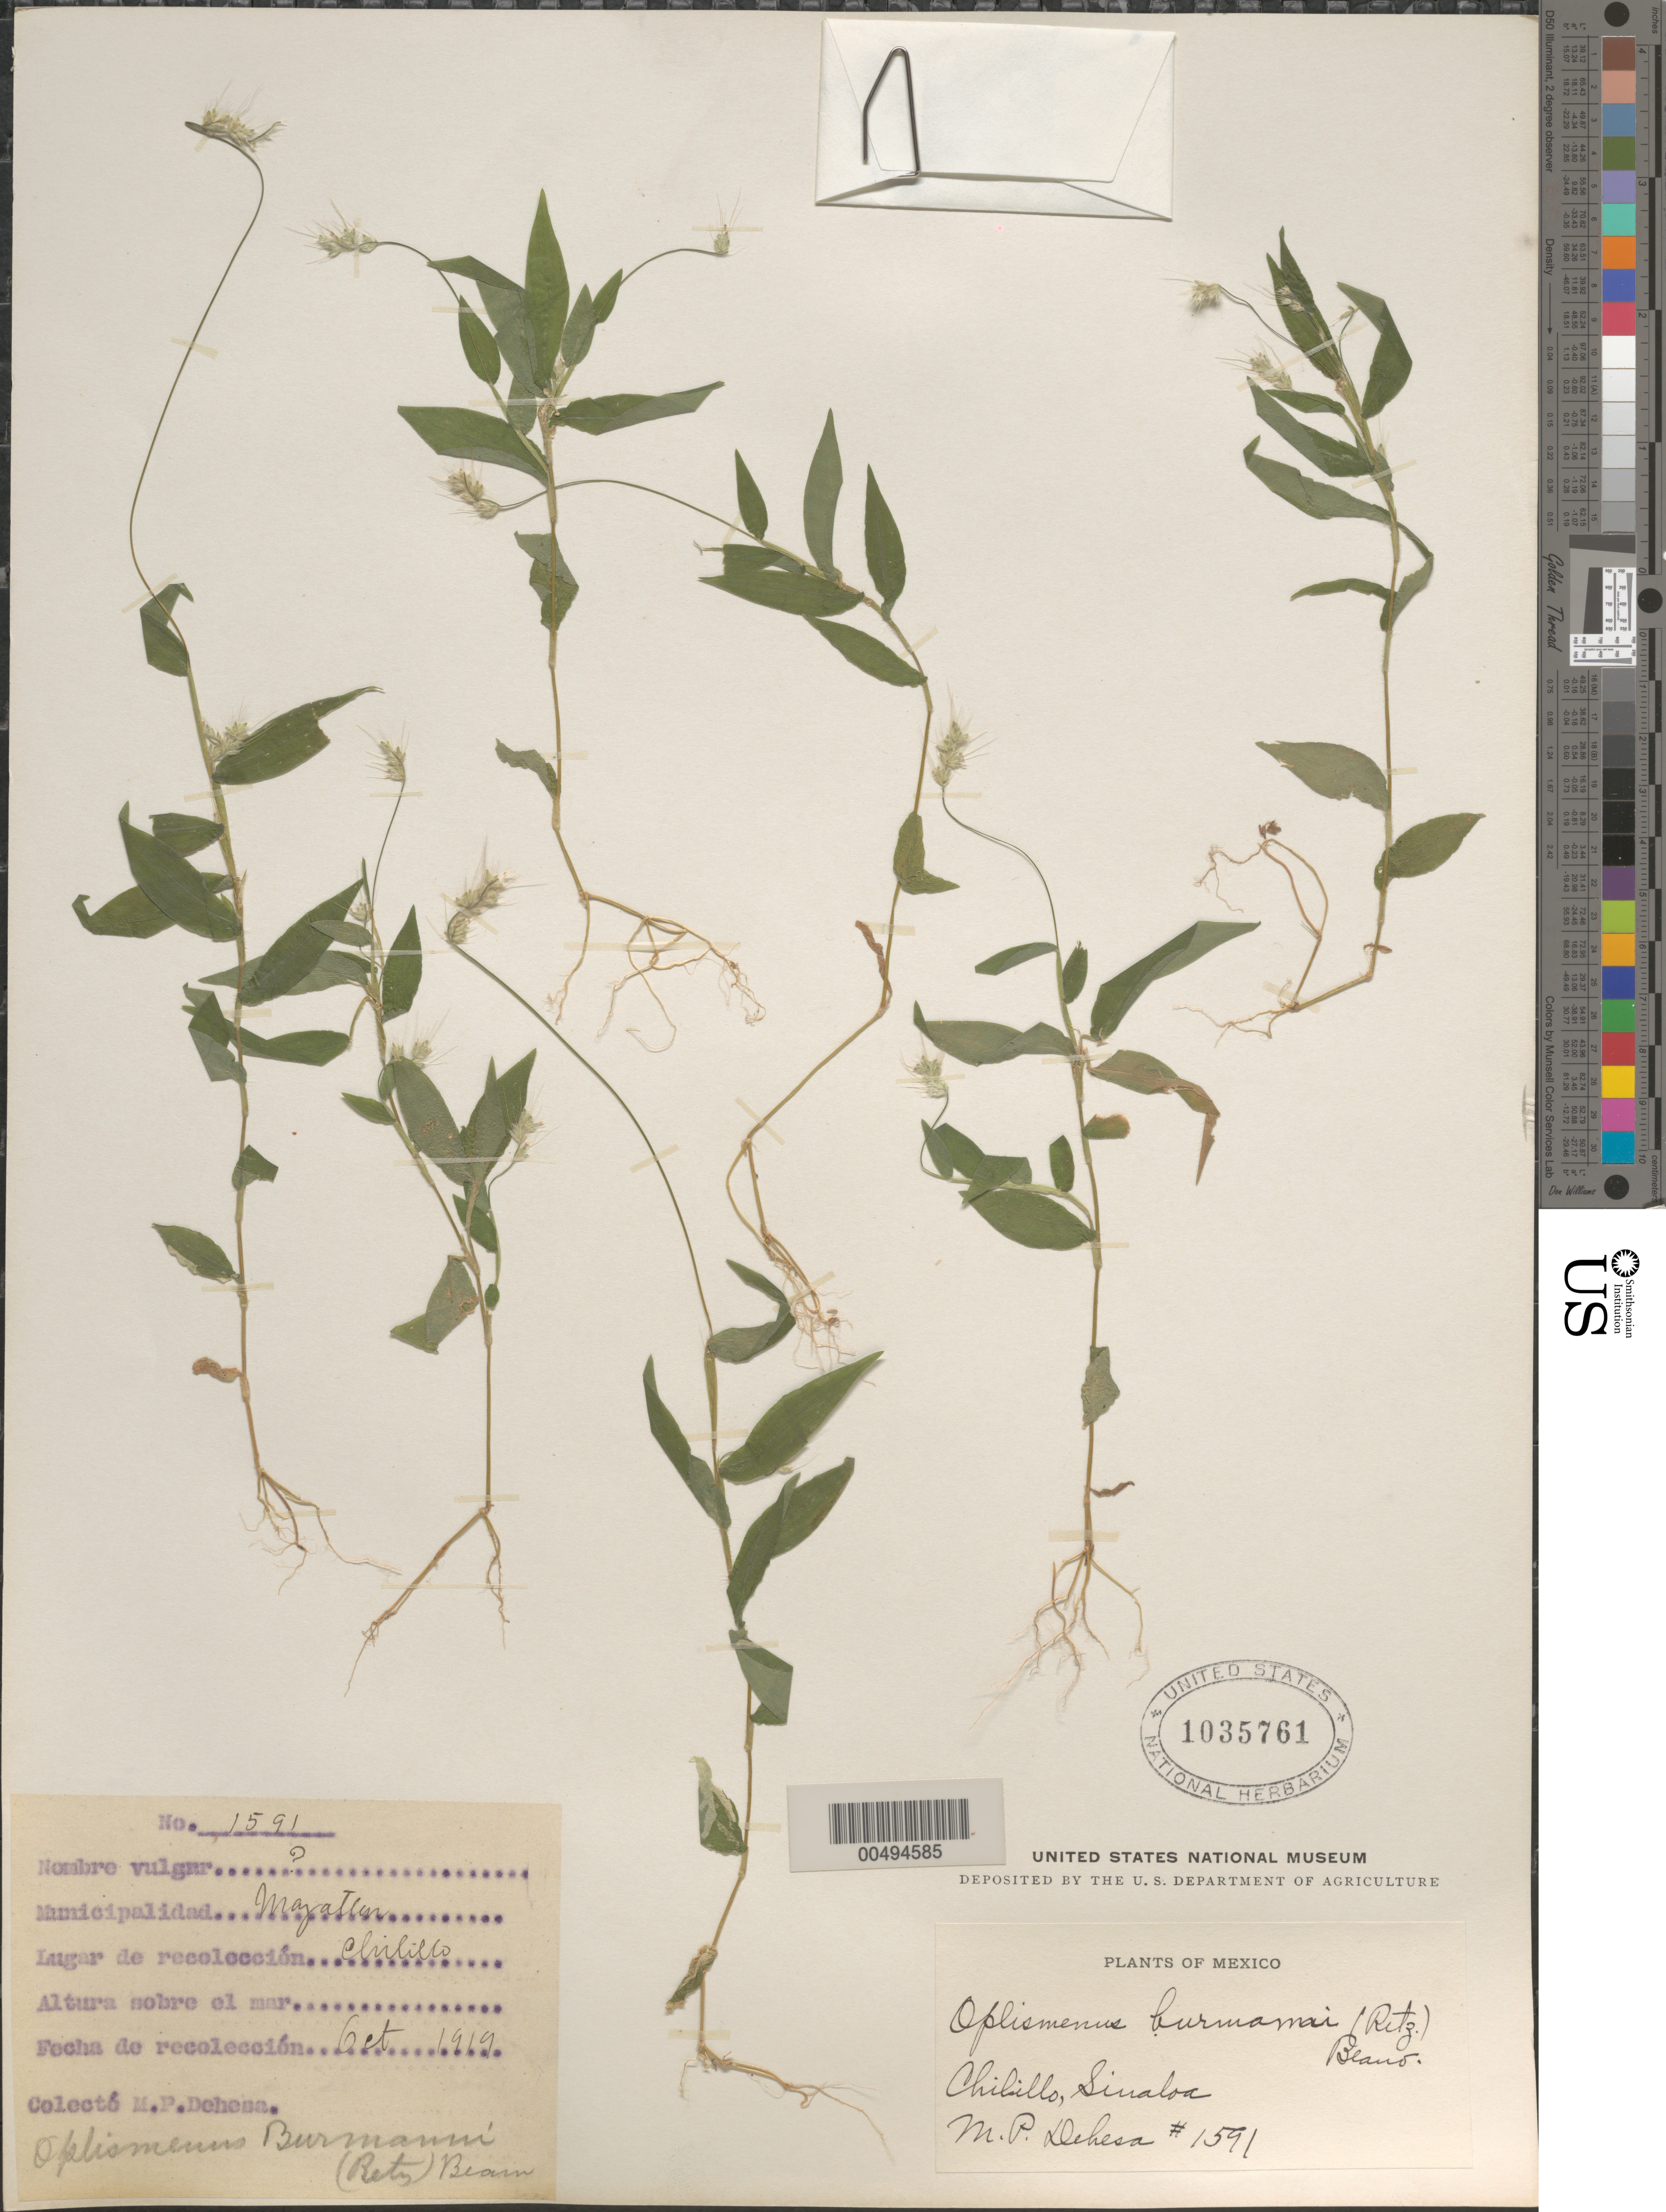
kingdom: Plantae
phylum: Tracheophyta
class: Liliopsida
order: Poales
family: Poaceae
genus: Oplismenus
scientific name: Oplismenus burmannii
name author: (Retz.) P. Beauv.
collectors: M. Dehesa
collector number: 1591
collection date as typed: Oct 1919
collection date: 1919-10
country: Mexico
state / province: Sinaloa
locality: Mun: Mazatlan, Chilillo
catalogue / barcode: US 1035761